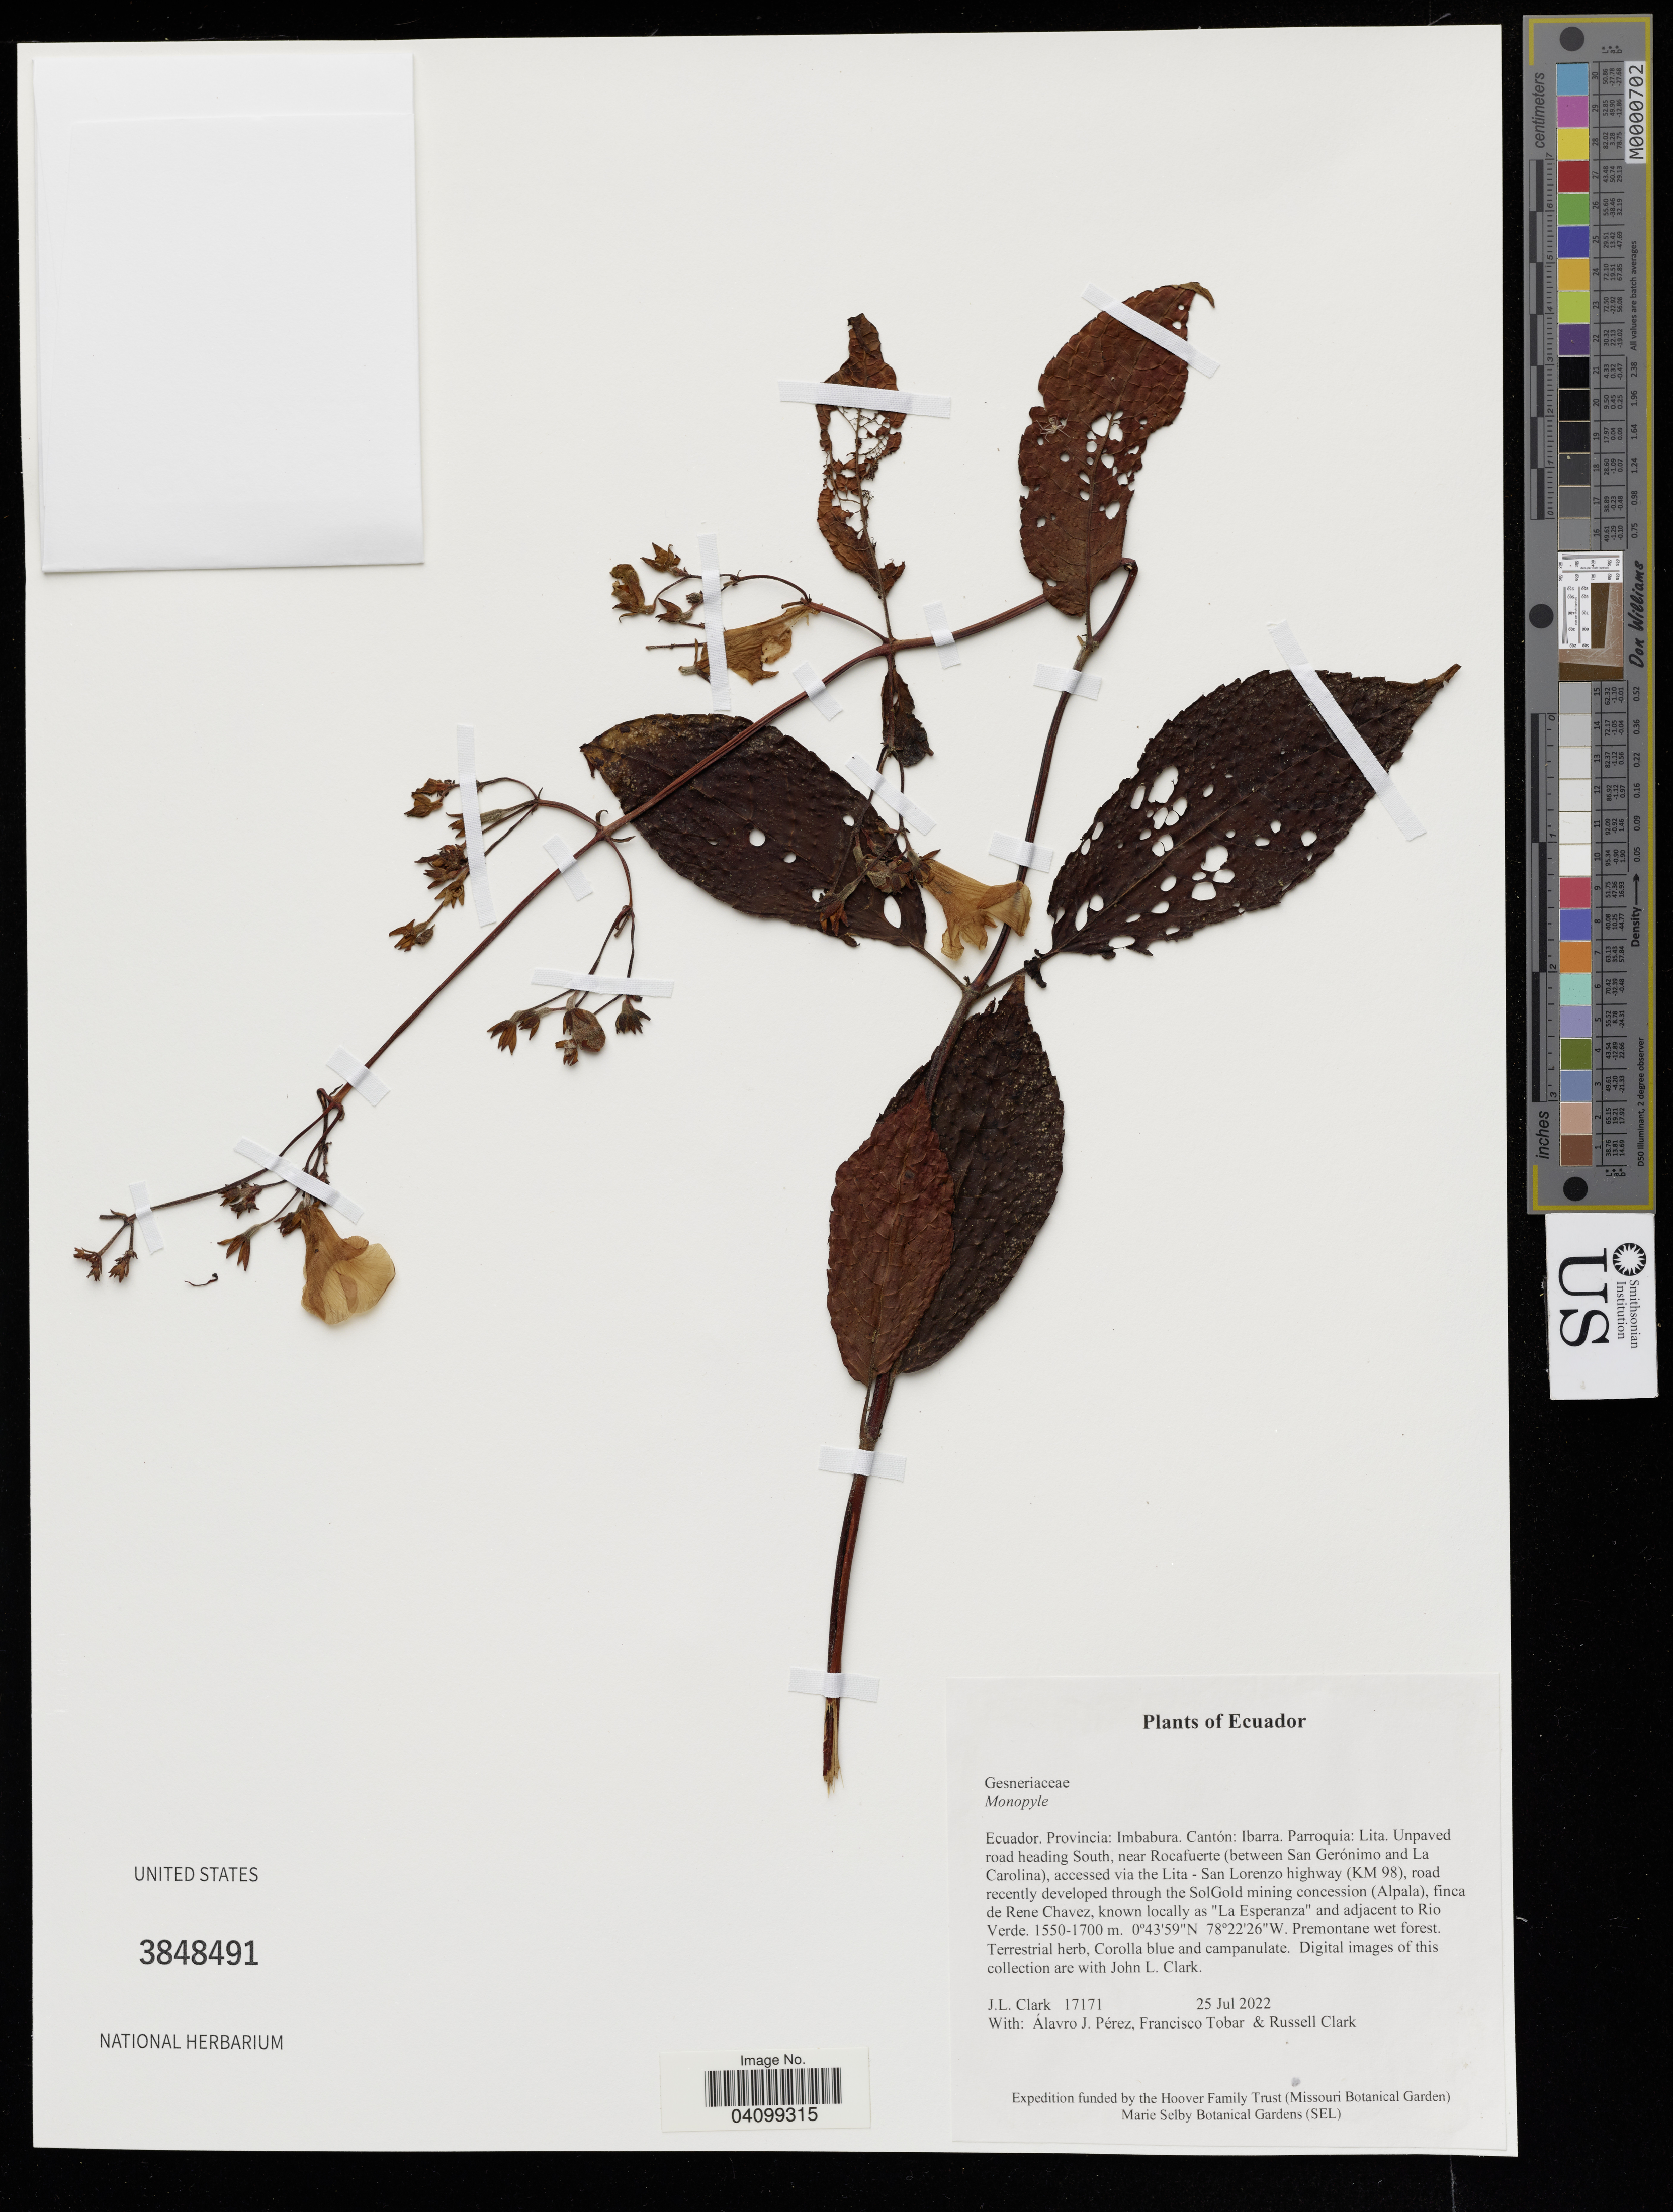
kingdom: Plantae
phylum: Tracheophyta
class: Magnoliopsida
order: Lamiales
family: Gesneriaceae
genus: Monopyle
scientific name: Monopyle sp.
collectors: J. Clark, A. J. Pérez C. & F. Tobar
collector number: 17171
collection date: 2022-07-25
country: Ecuador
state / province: Imbabura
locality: Cantón: Ibarra. Parroquia: Lita. Unpaved road heading South, near Rocafuerte (between San Gerónimo and La Carolina), accessed via the Lita - San Lorenzo highway (KM 98), road recently developed through the SolGold mining concession (Alpala), finca de Rene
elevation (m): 1550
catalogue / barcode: US 3848491